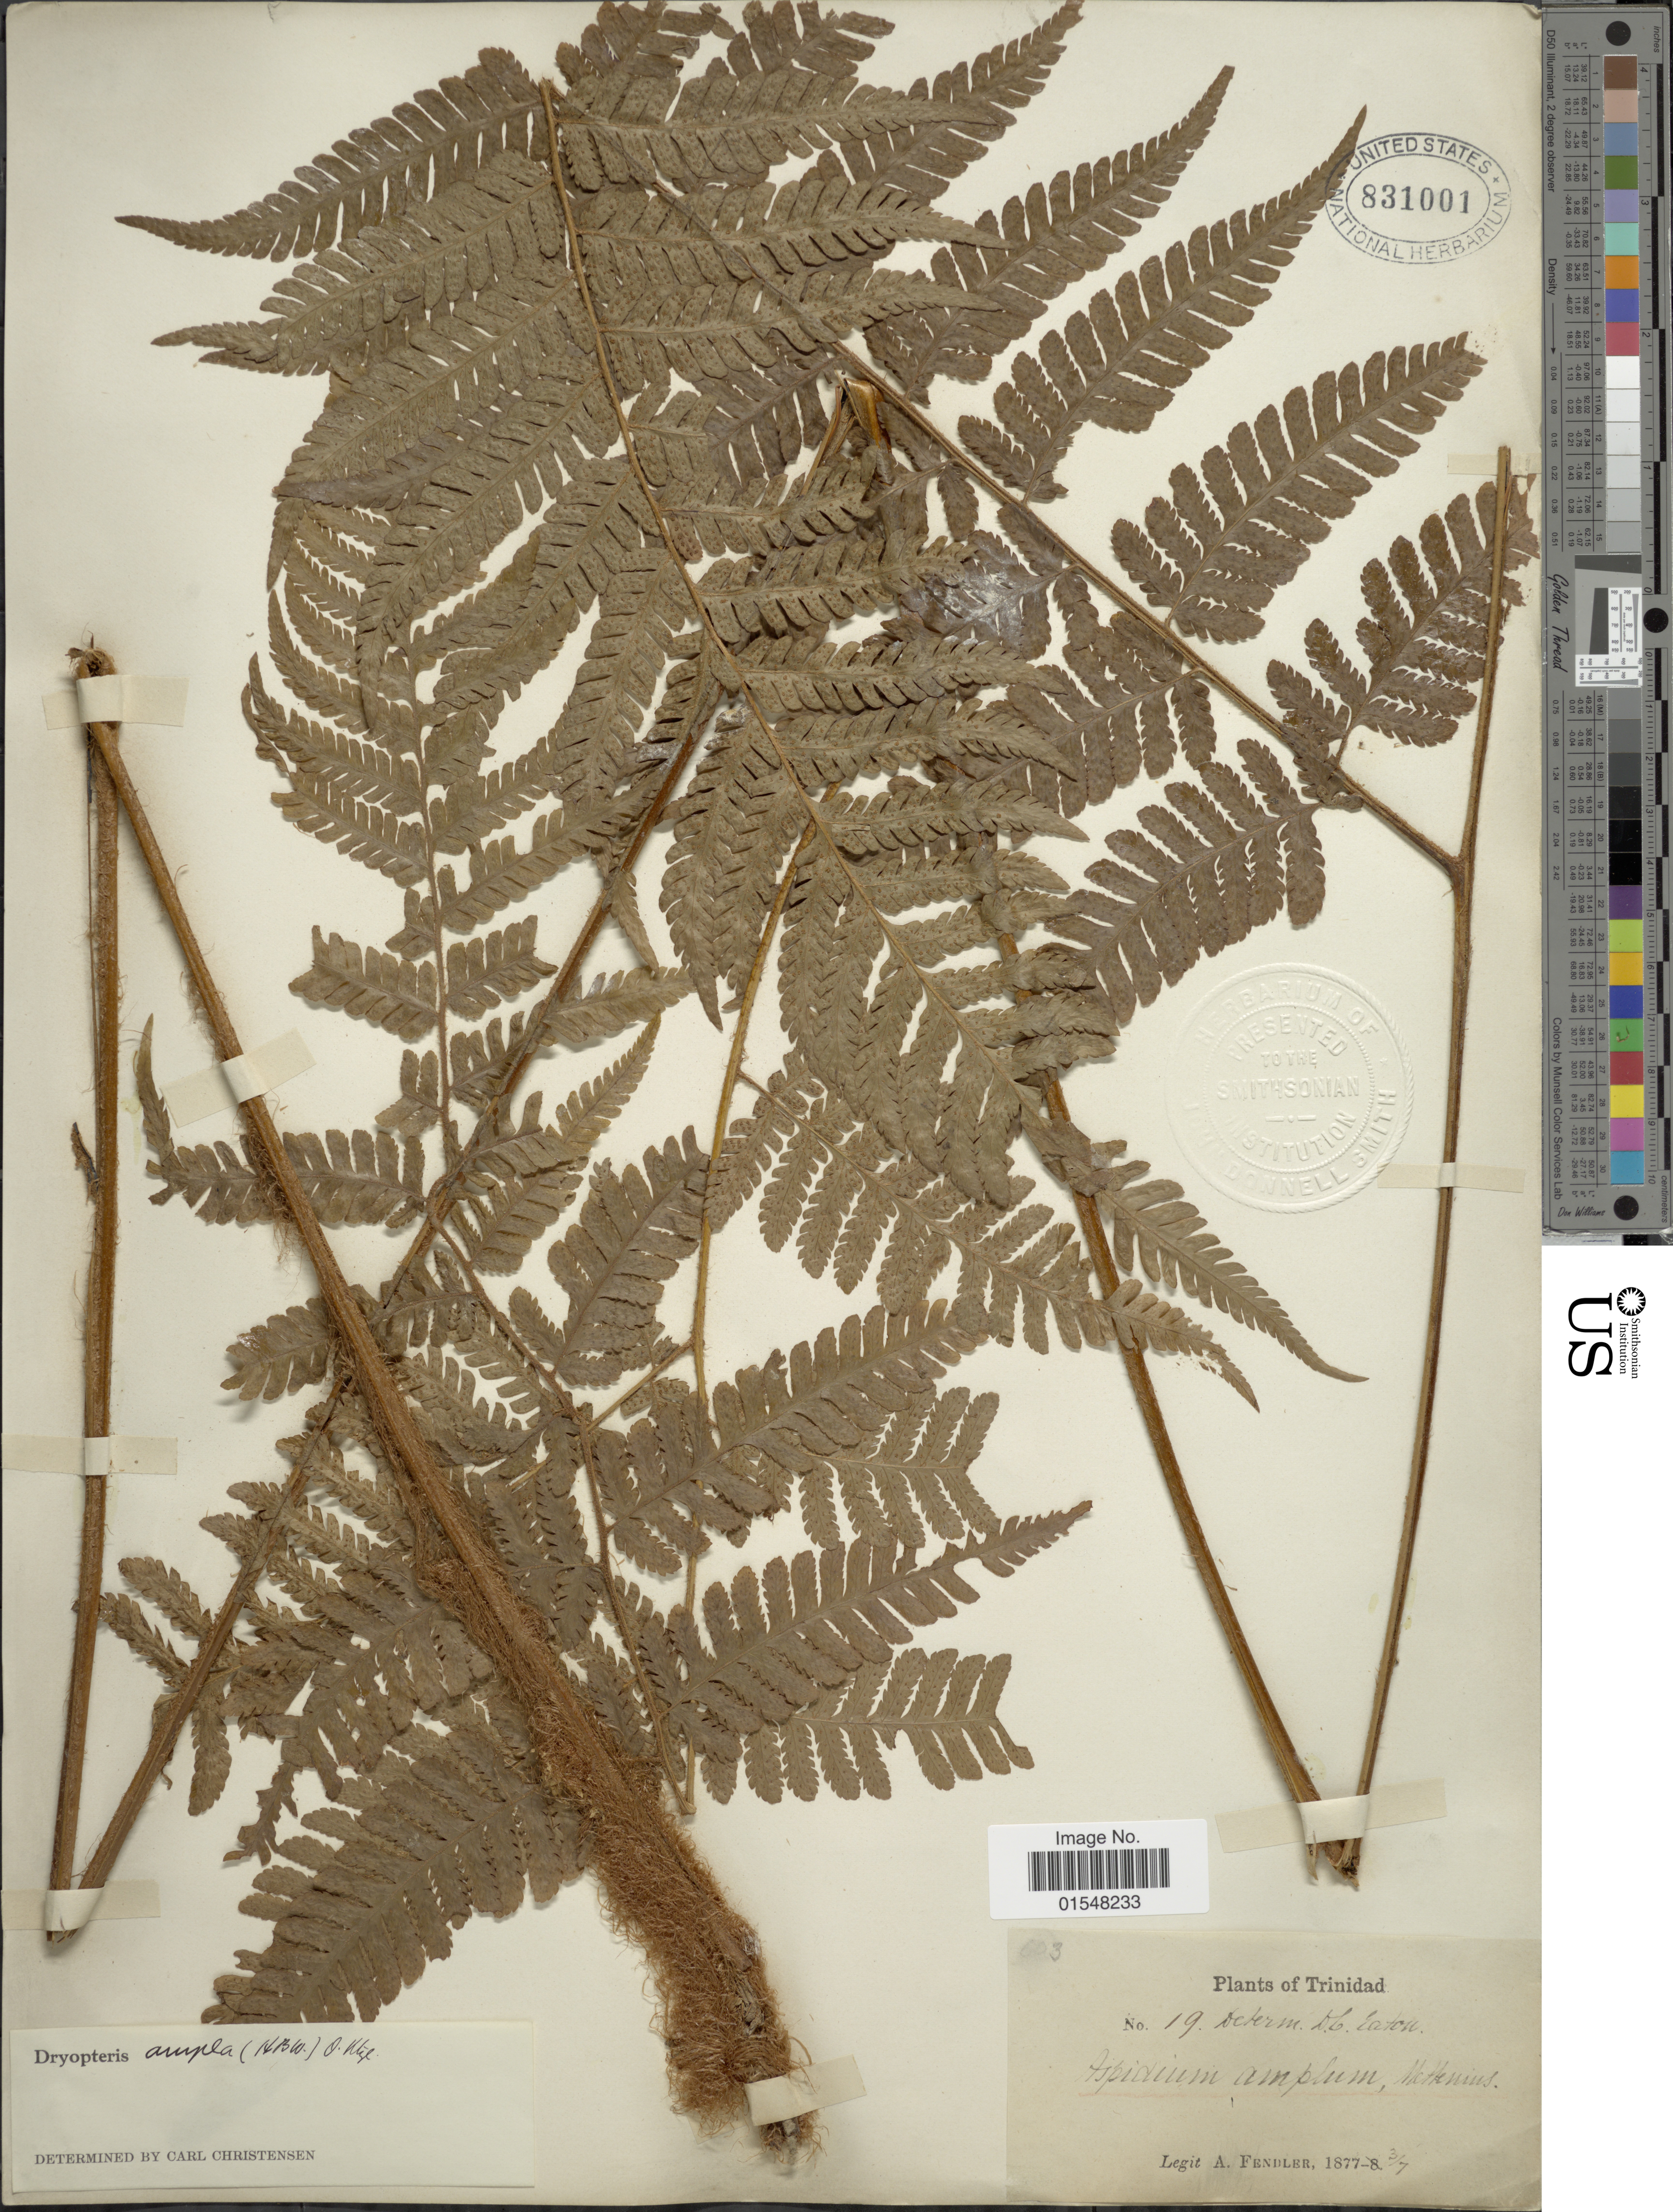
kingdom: Plantae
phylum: Tracheophyta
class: Polypodiopsida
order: Polypodiales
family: Dryopteridaceae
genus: Ctenitis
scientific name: Ctenitis sloanei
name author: (Poepp. ex Spreng.) C.V. Morton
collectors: A. Fendler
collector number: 19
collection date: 1877-07-03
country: Trinidad and Tobago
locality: Trinidad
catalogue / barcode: US 831001